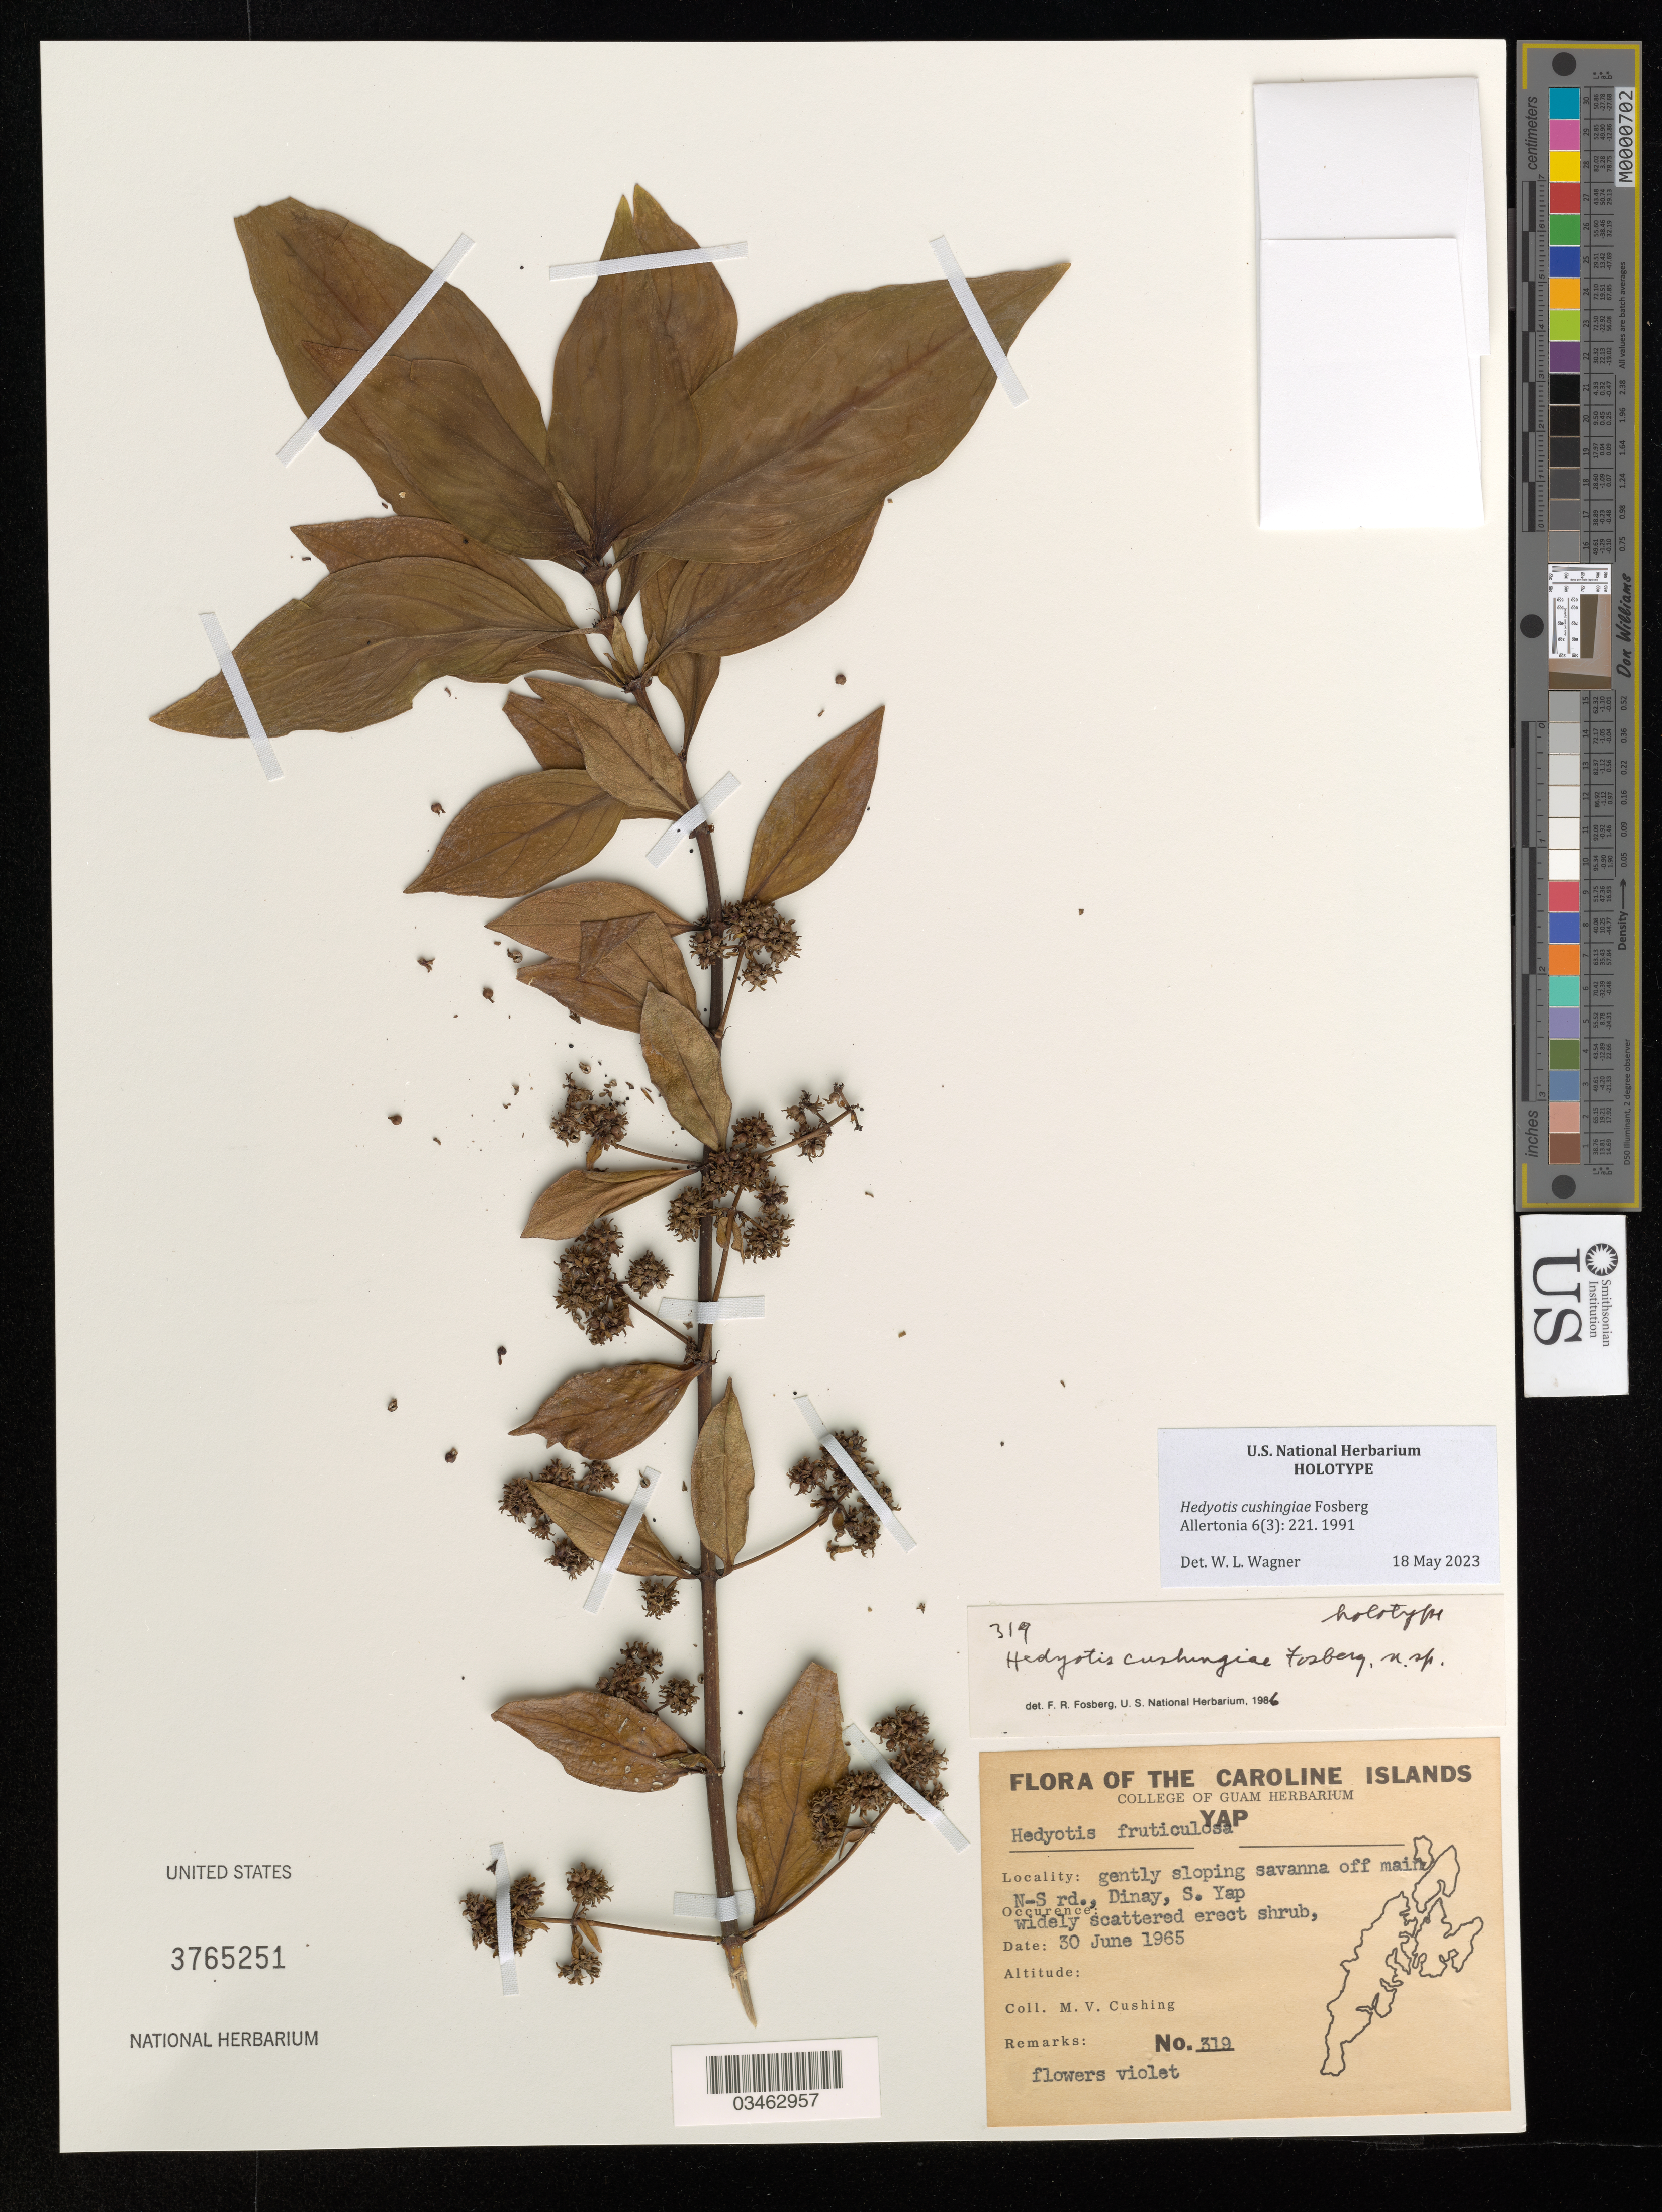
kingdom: Plantae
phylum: Tracheophyta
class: Magnoliopsida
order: Gentianales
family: Rubiaceae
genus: Hedyotis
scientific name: Hedyotis cushingiae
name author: Fosberg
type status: Holotype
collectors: M. V. Cushing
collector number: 319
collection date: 1965-06-30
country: Micronesia, Federated States of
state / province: Yap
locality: The Caroline Islands. Gently sloping savanna off main N-S rd., Dinay, S. Yap.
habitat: gently sloping savanna.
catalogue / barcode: US 3765251